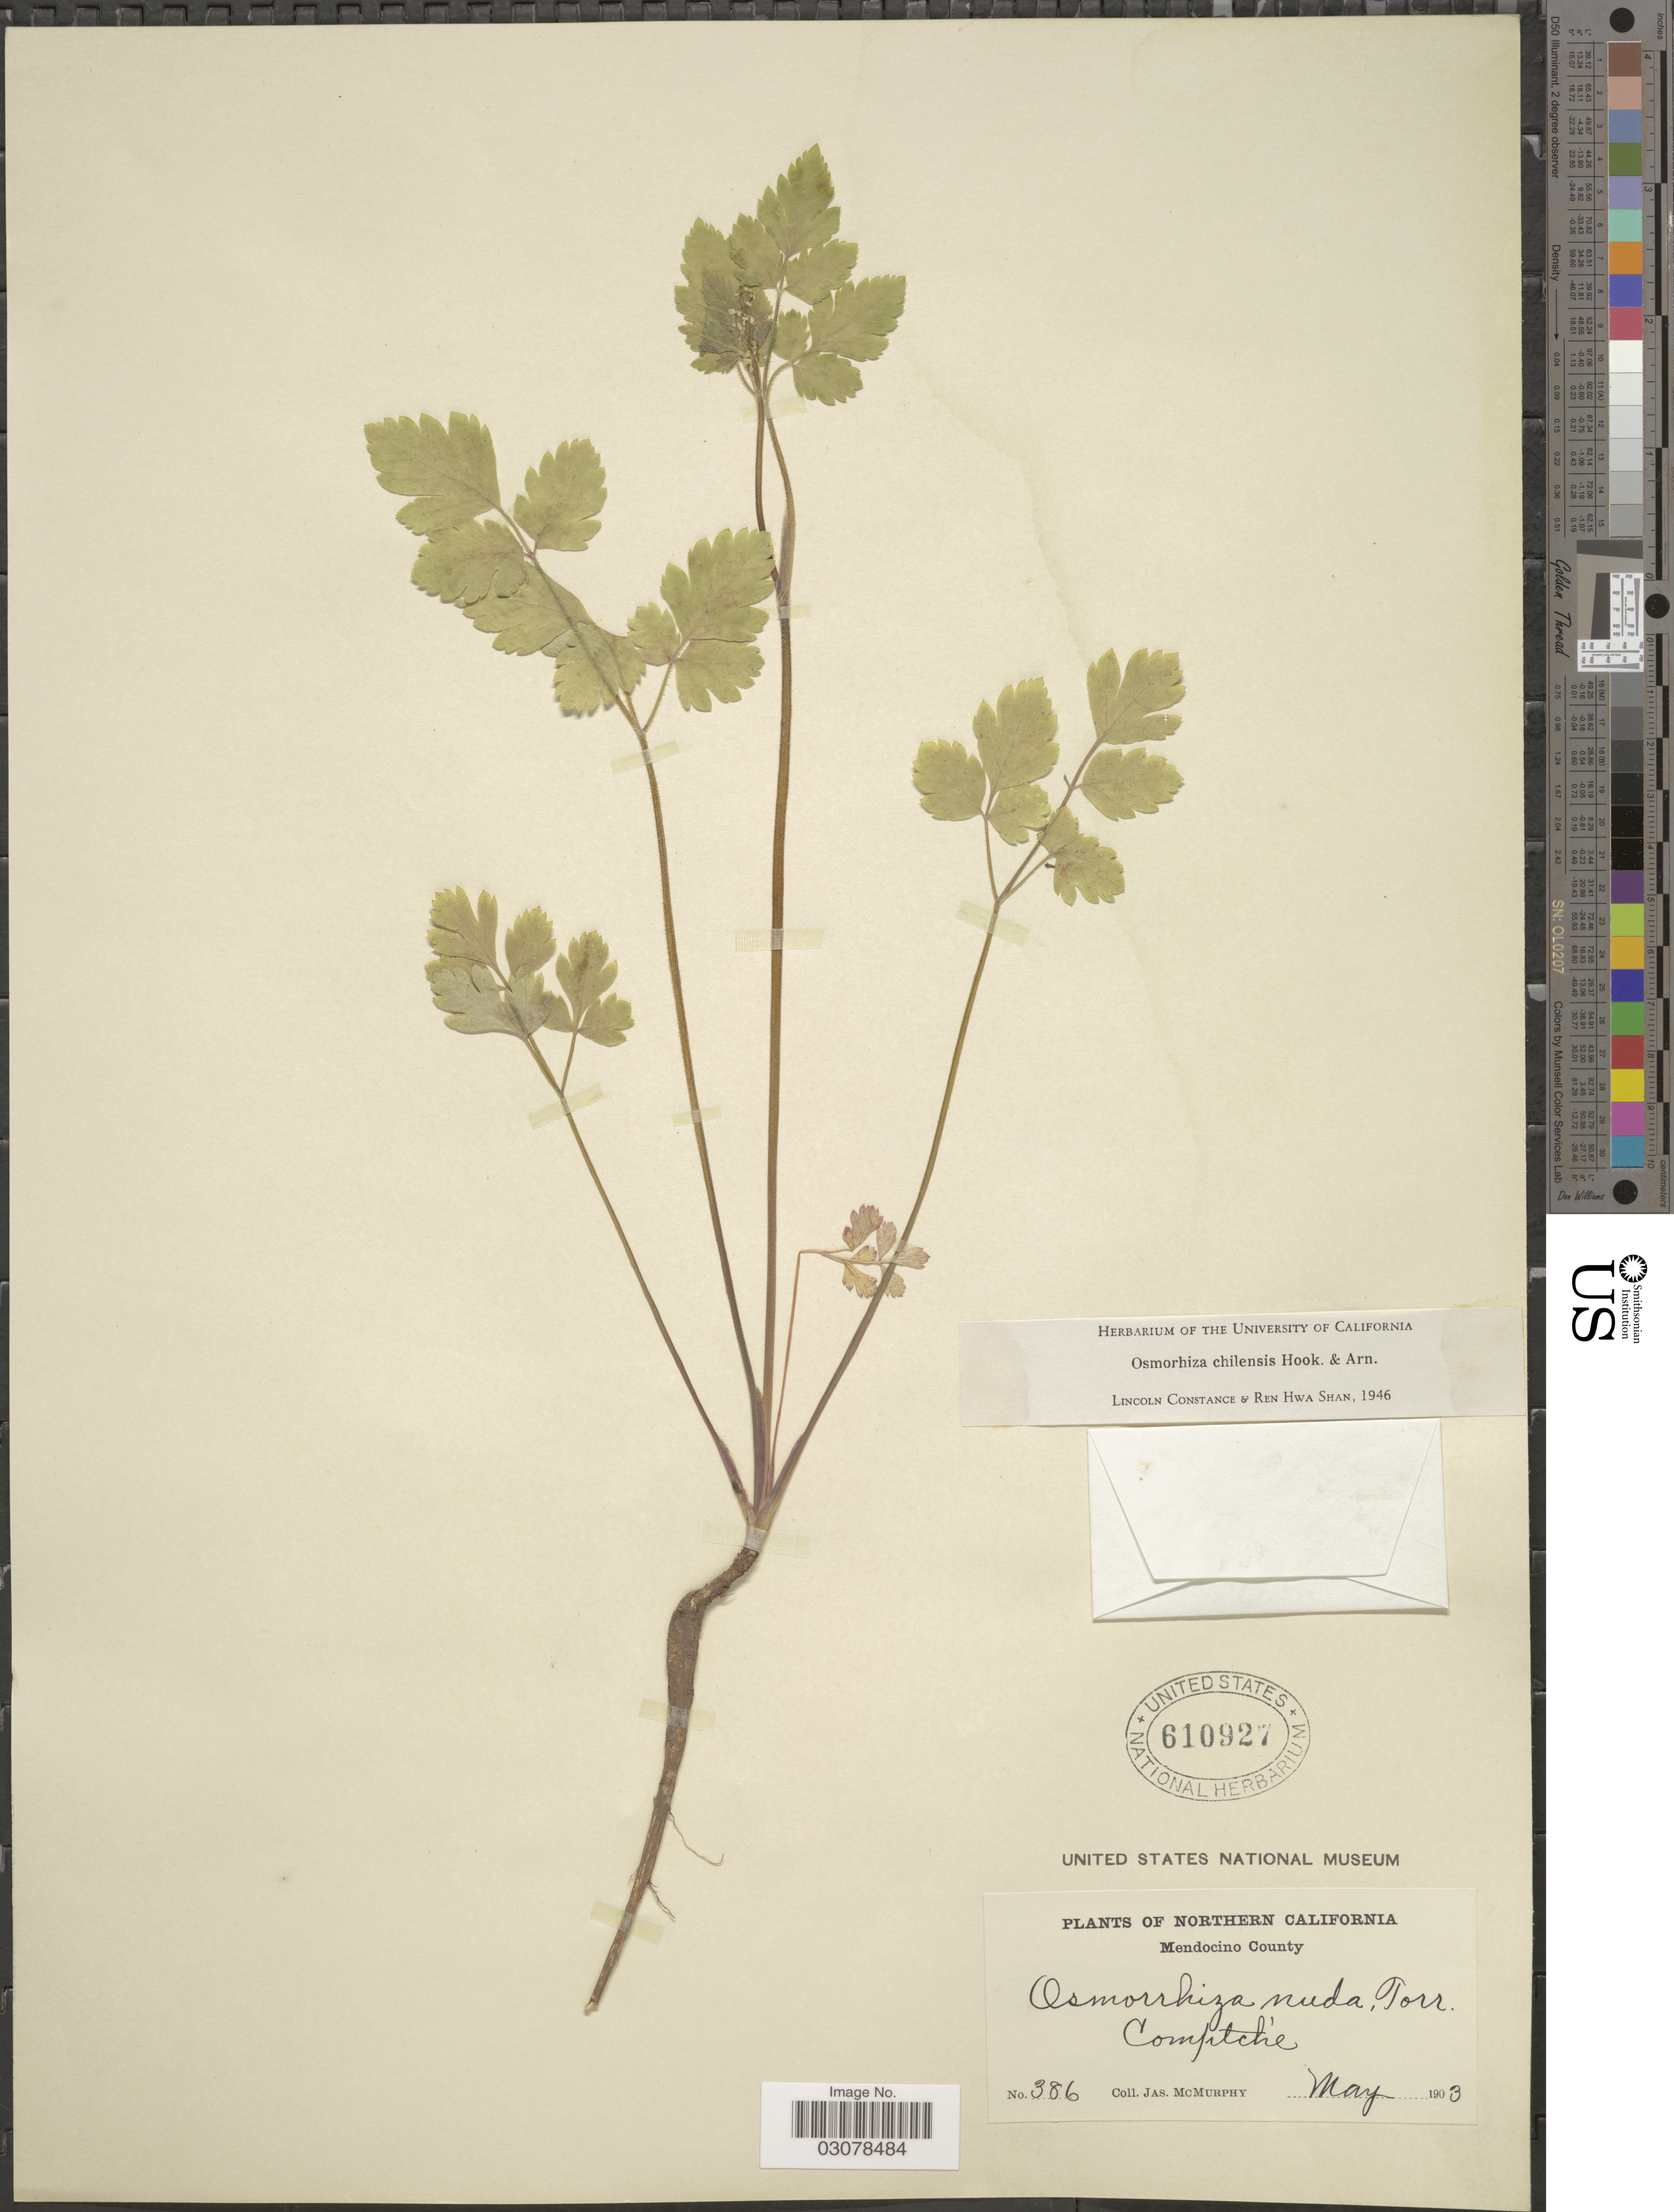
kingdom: Plantae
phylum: Tracheophyta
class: Magnoliopsida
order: Apiales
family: Apiaceae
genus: Osmorhiza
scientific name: Osmorhiza chilensis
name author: Hook. & Arn.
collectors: J. McMurphy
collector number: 386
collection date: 1903-05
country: United States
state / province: California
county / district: Mendocino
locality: Northern California. Mendocino County. Comptche.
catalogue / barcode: US 610927